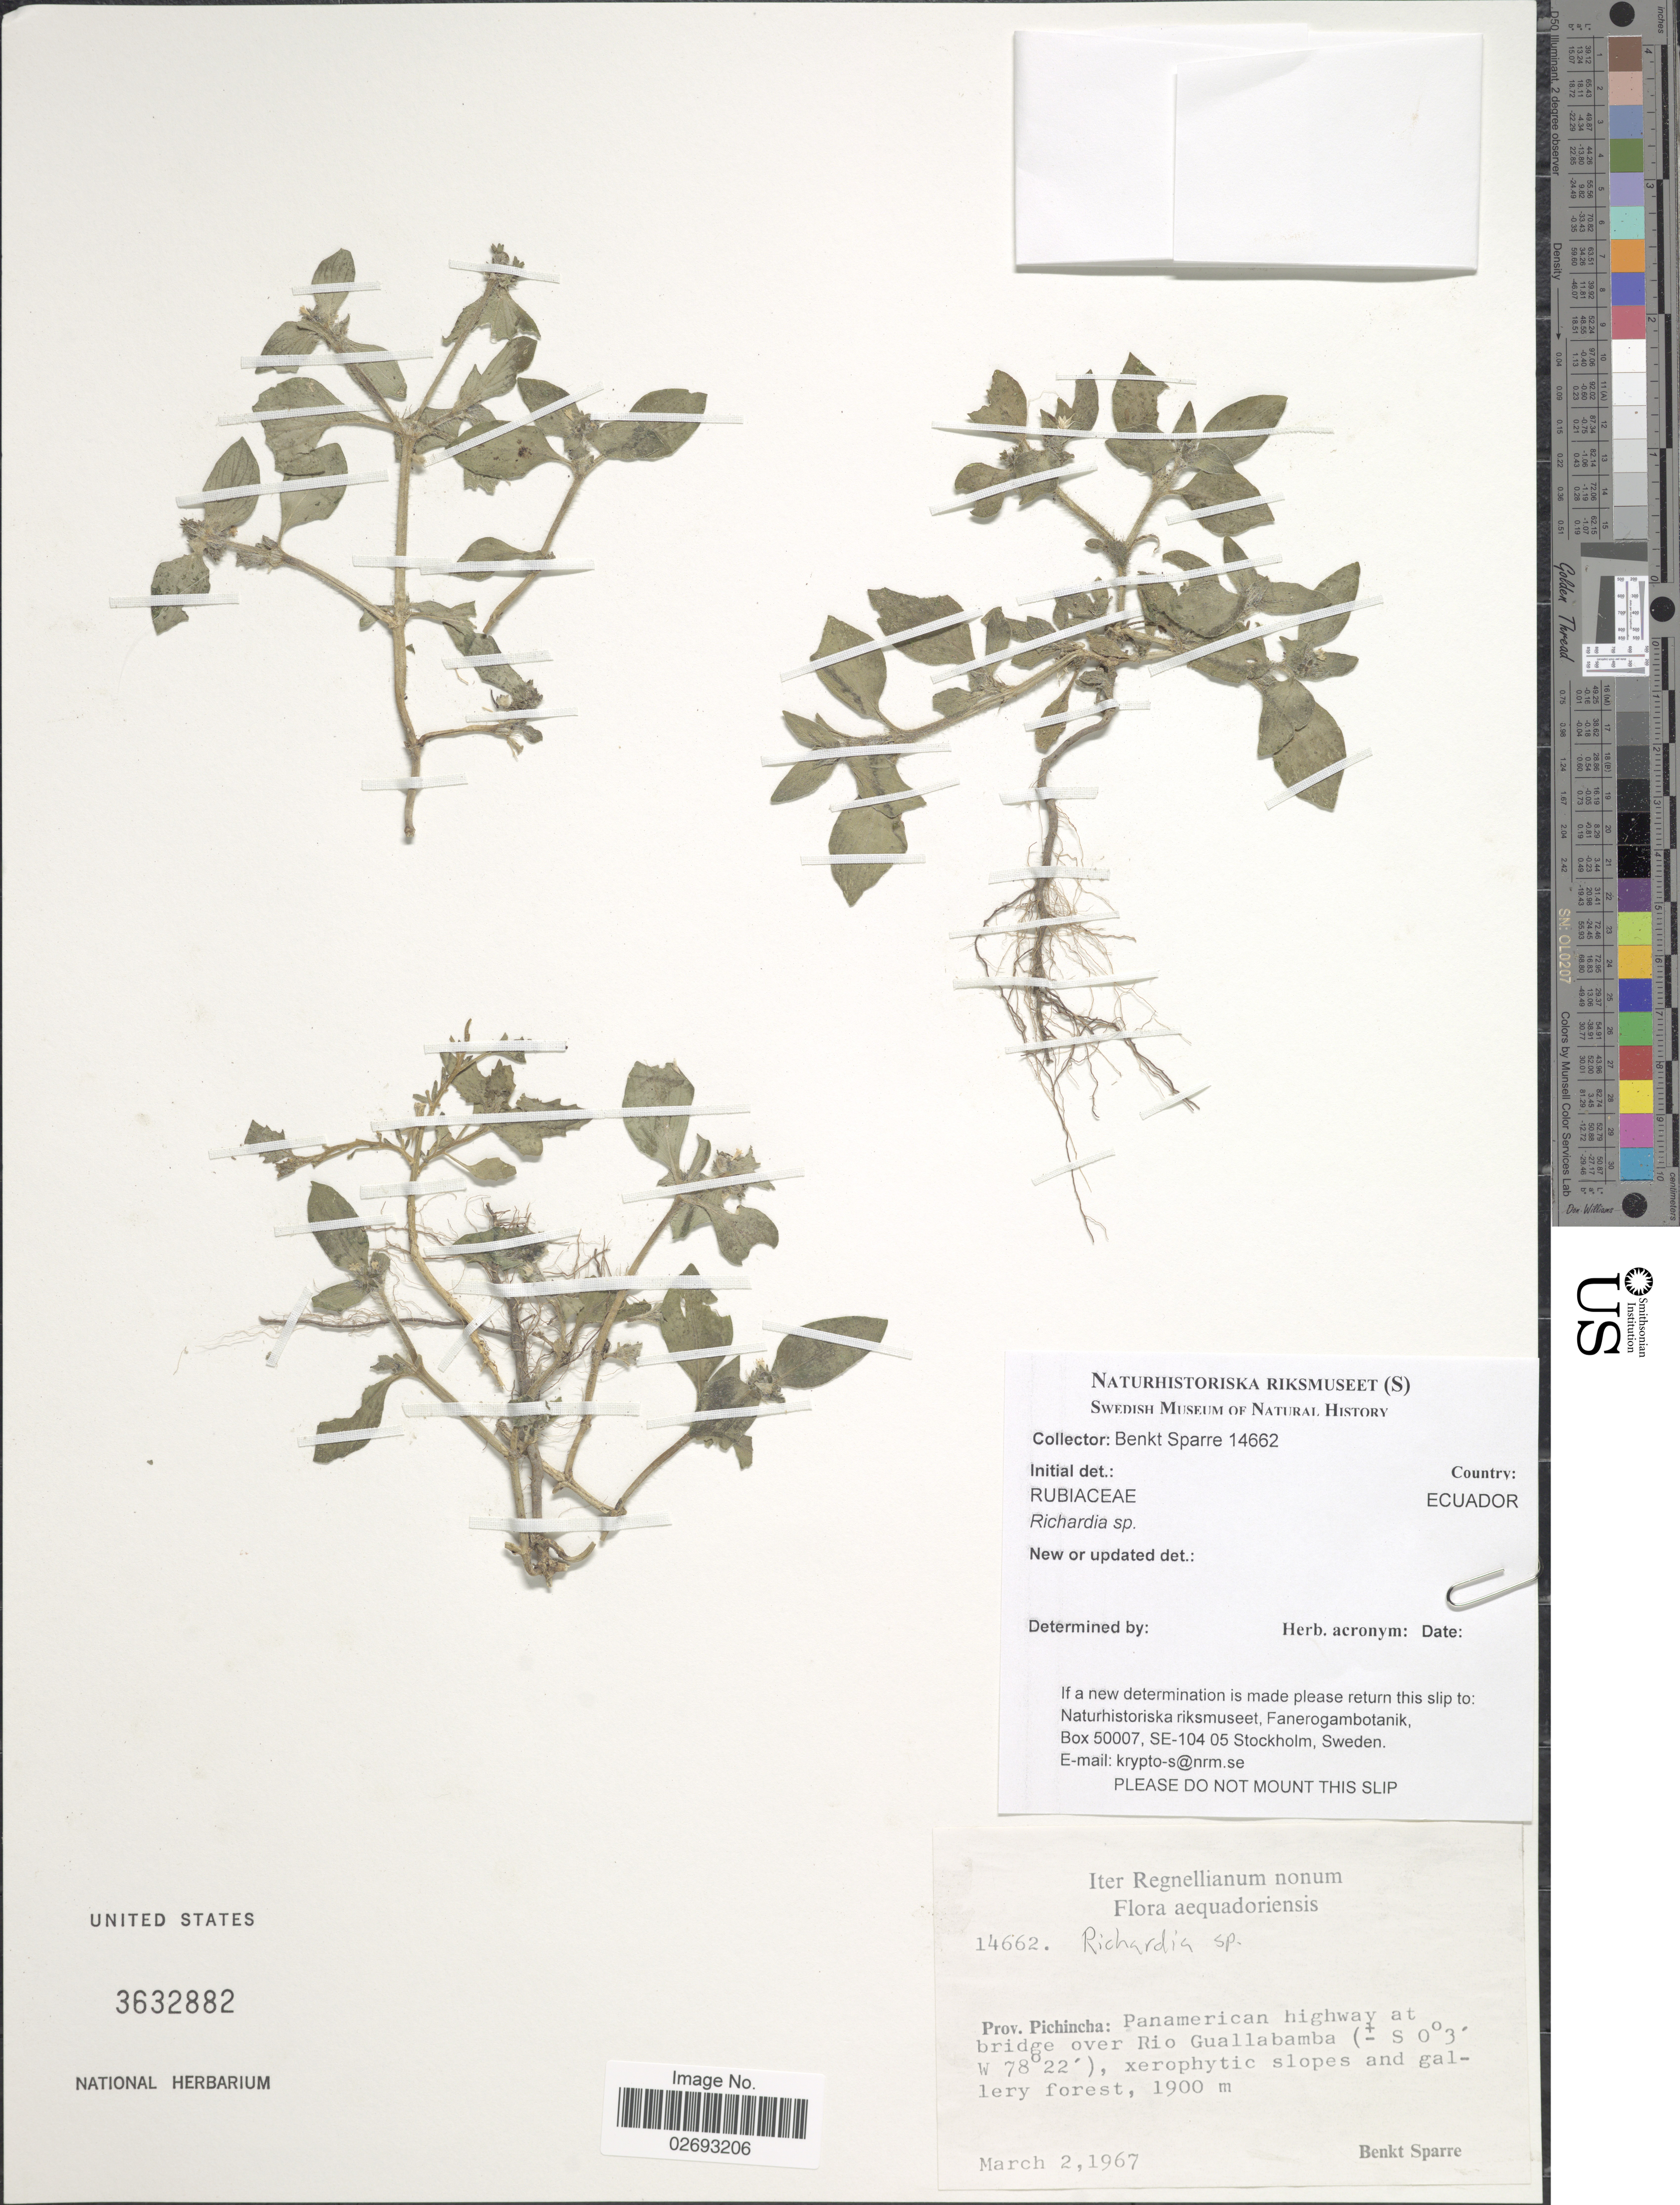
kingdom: Plantae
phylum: Tracheophyta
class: Magnoliopsida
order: Gentianales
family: Rubiaceae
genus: Richardia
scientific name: Richardia sp.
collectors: B. Sparre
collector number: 14662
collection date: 1967-03-02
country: Ecuador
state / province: Pichincha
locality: Panamerican highway at bridge over Rio Guallabamba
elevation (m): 1900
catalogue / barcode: US 3632882